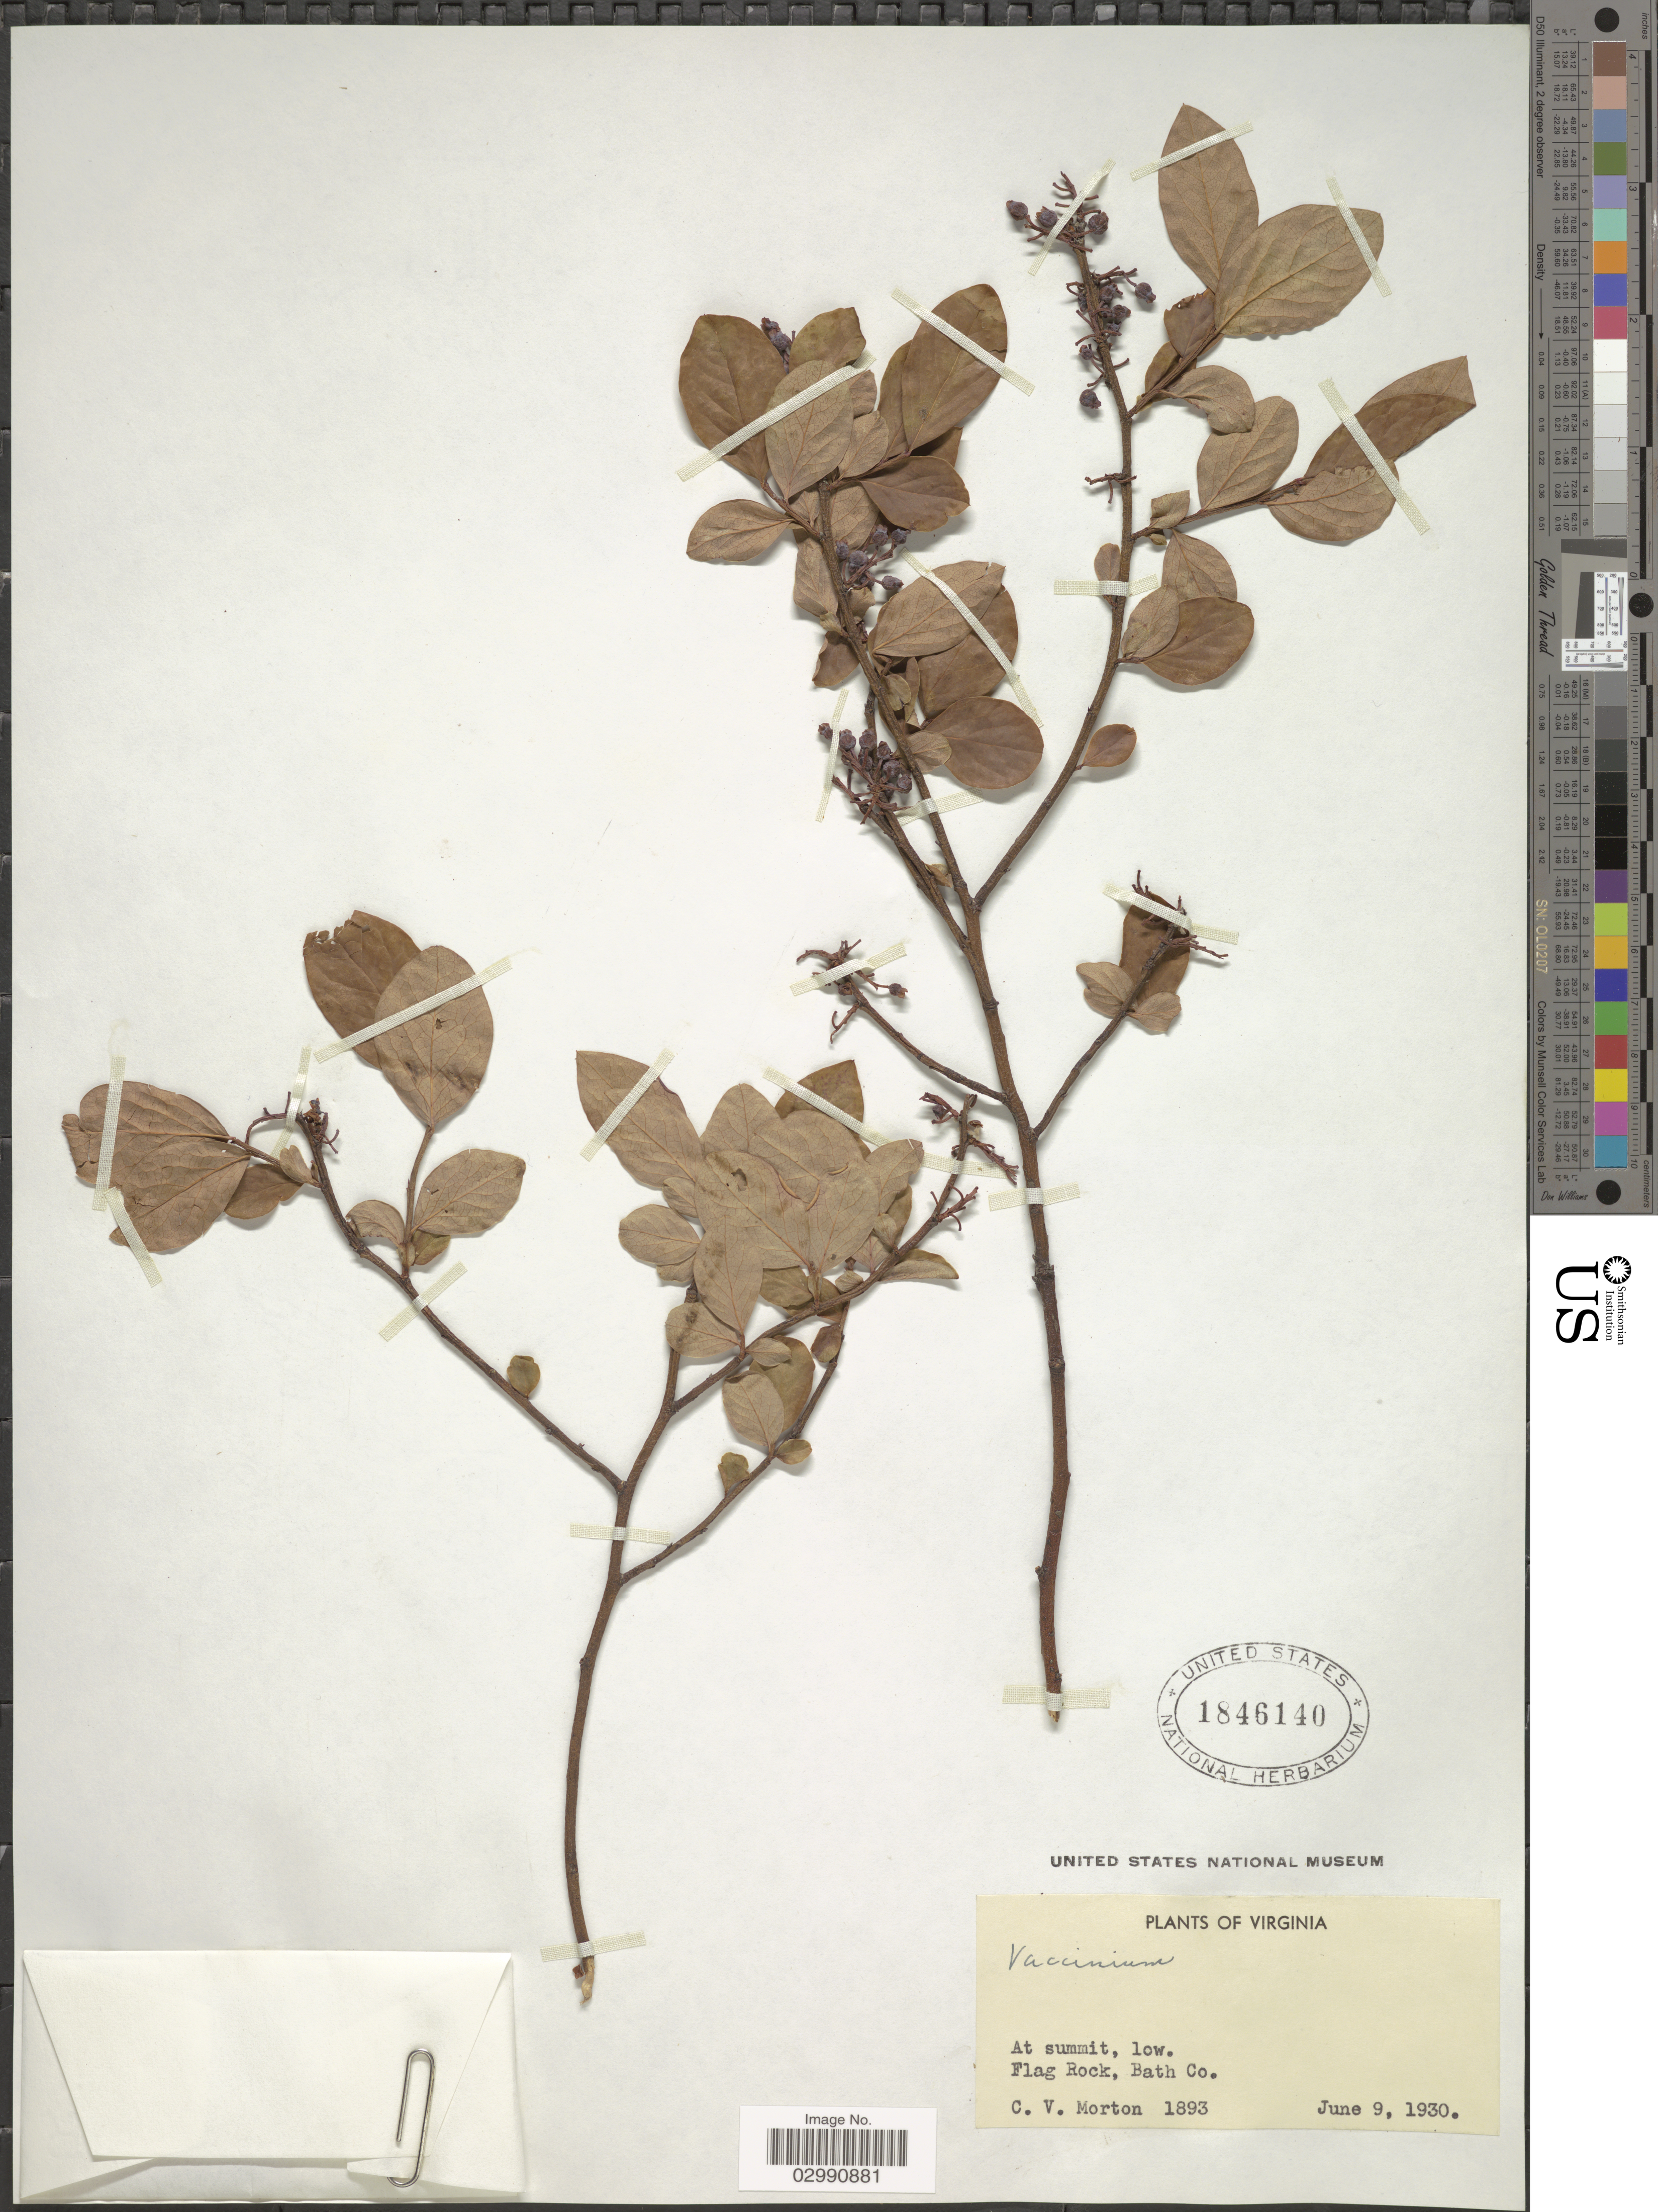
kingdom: Plantae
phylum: Tracheophyta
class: Magnoliopsida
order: Ericales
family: Ericaceae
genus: Vaccinium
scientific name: Vaccinium sp.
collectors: C. V. Morton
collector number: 1893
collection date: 1930-06-09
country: United States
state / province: Virginia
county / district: Bath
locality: At summit, low. Flag Rock, Bath Co.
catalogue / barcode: US 1846140